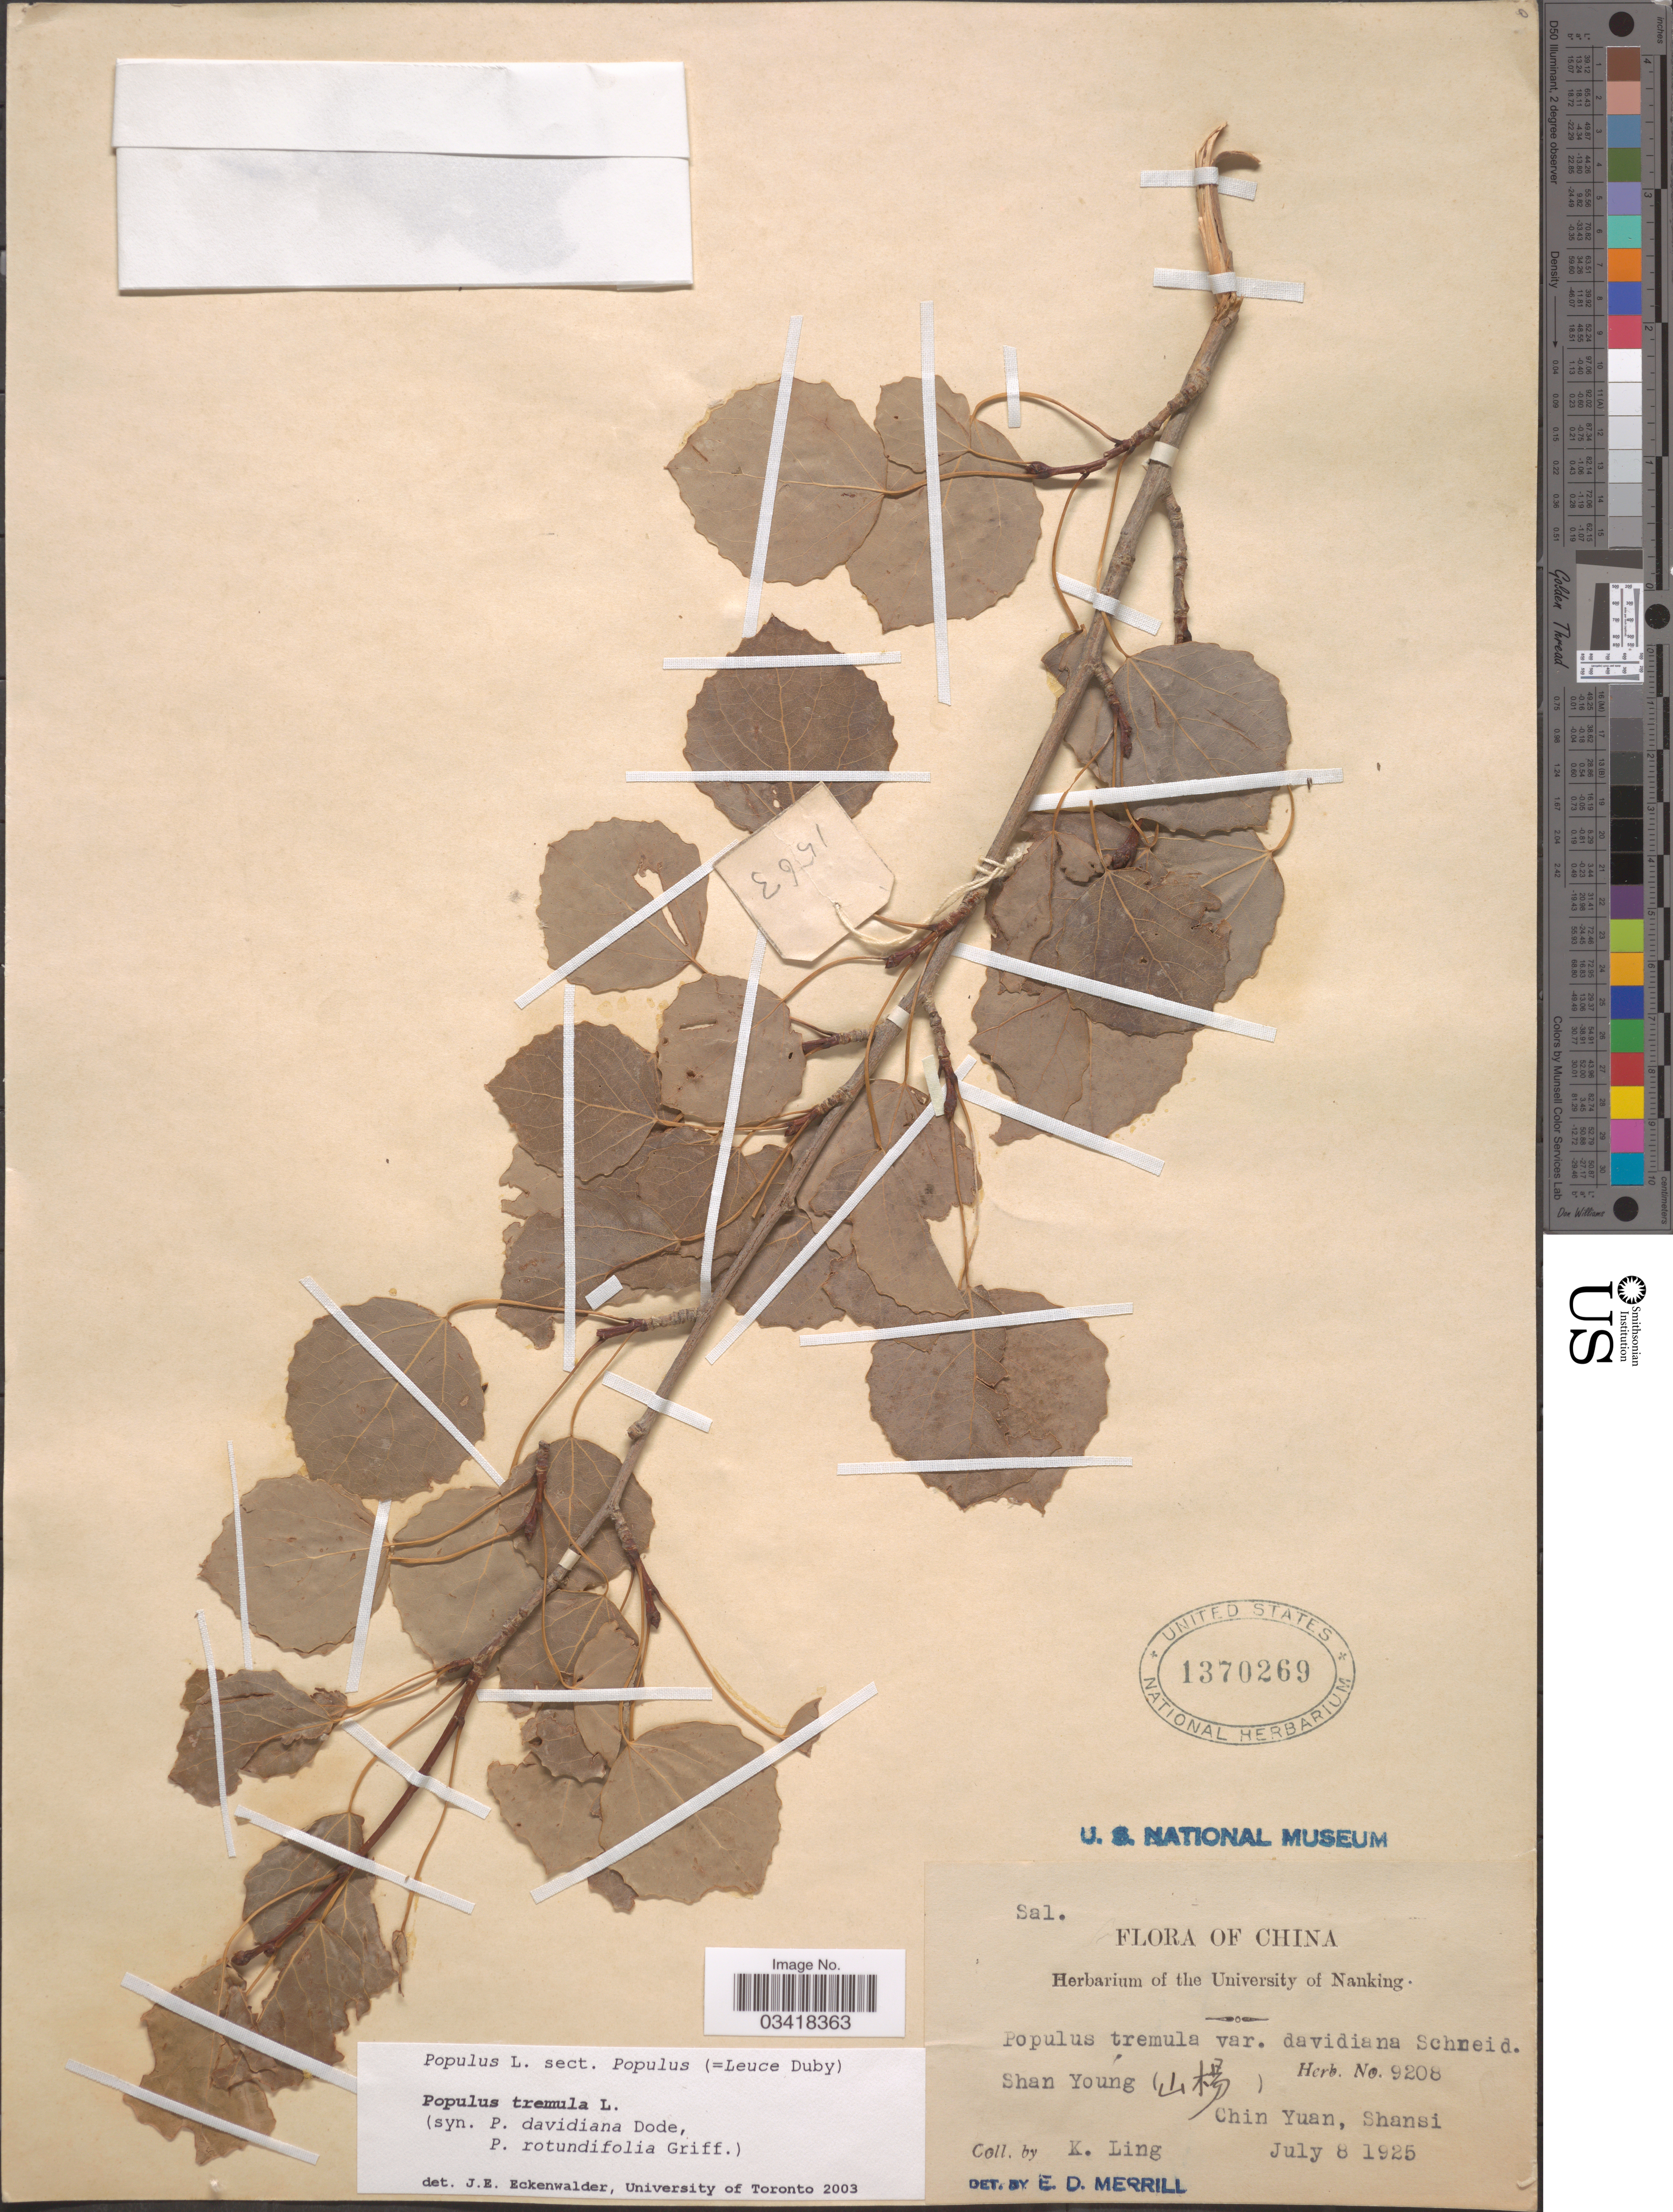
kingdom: Plantae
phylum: Tracheophyta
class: Magnoliopsida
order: Malpighiales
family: Salicaceae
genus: Populus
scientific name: Populus tremula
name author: L.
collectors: K. Ling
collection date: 1925-07-08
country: China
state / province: Shanxi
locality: Shan Young (X). Chin Yuan, Shansi.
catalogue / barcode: US 1370269